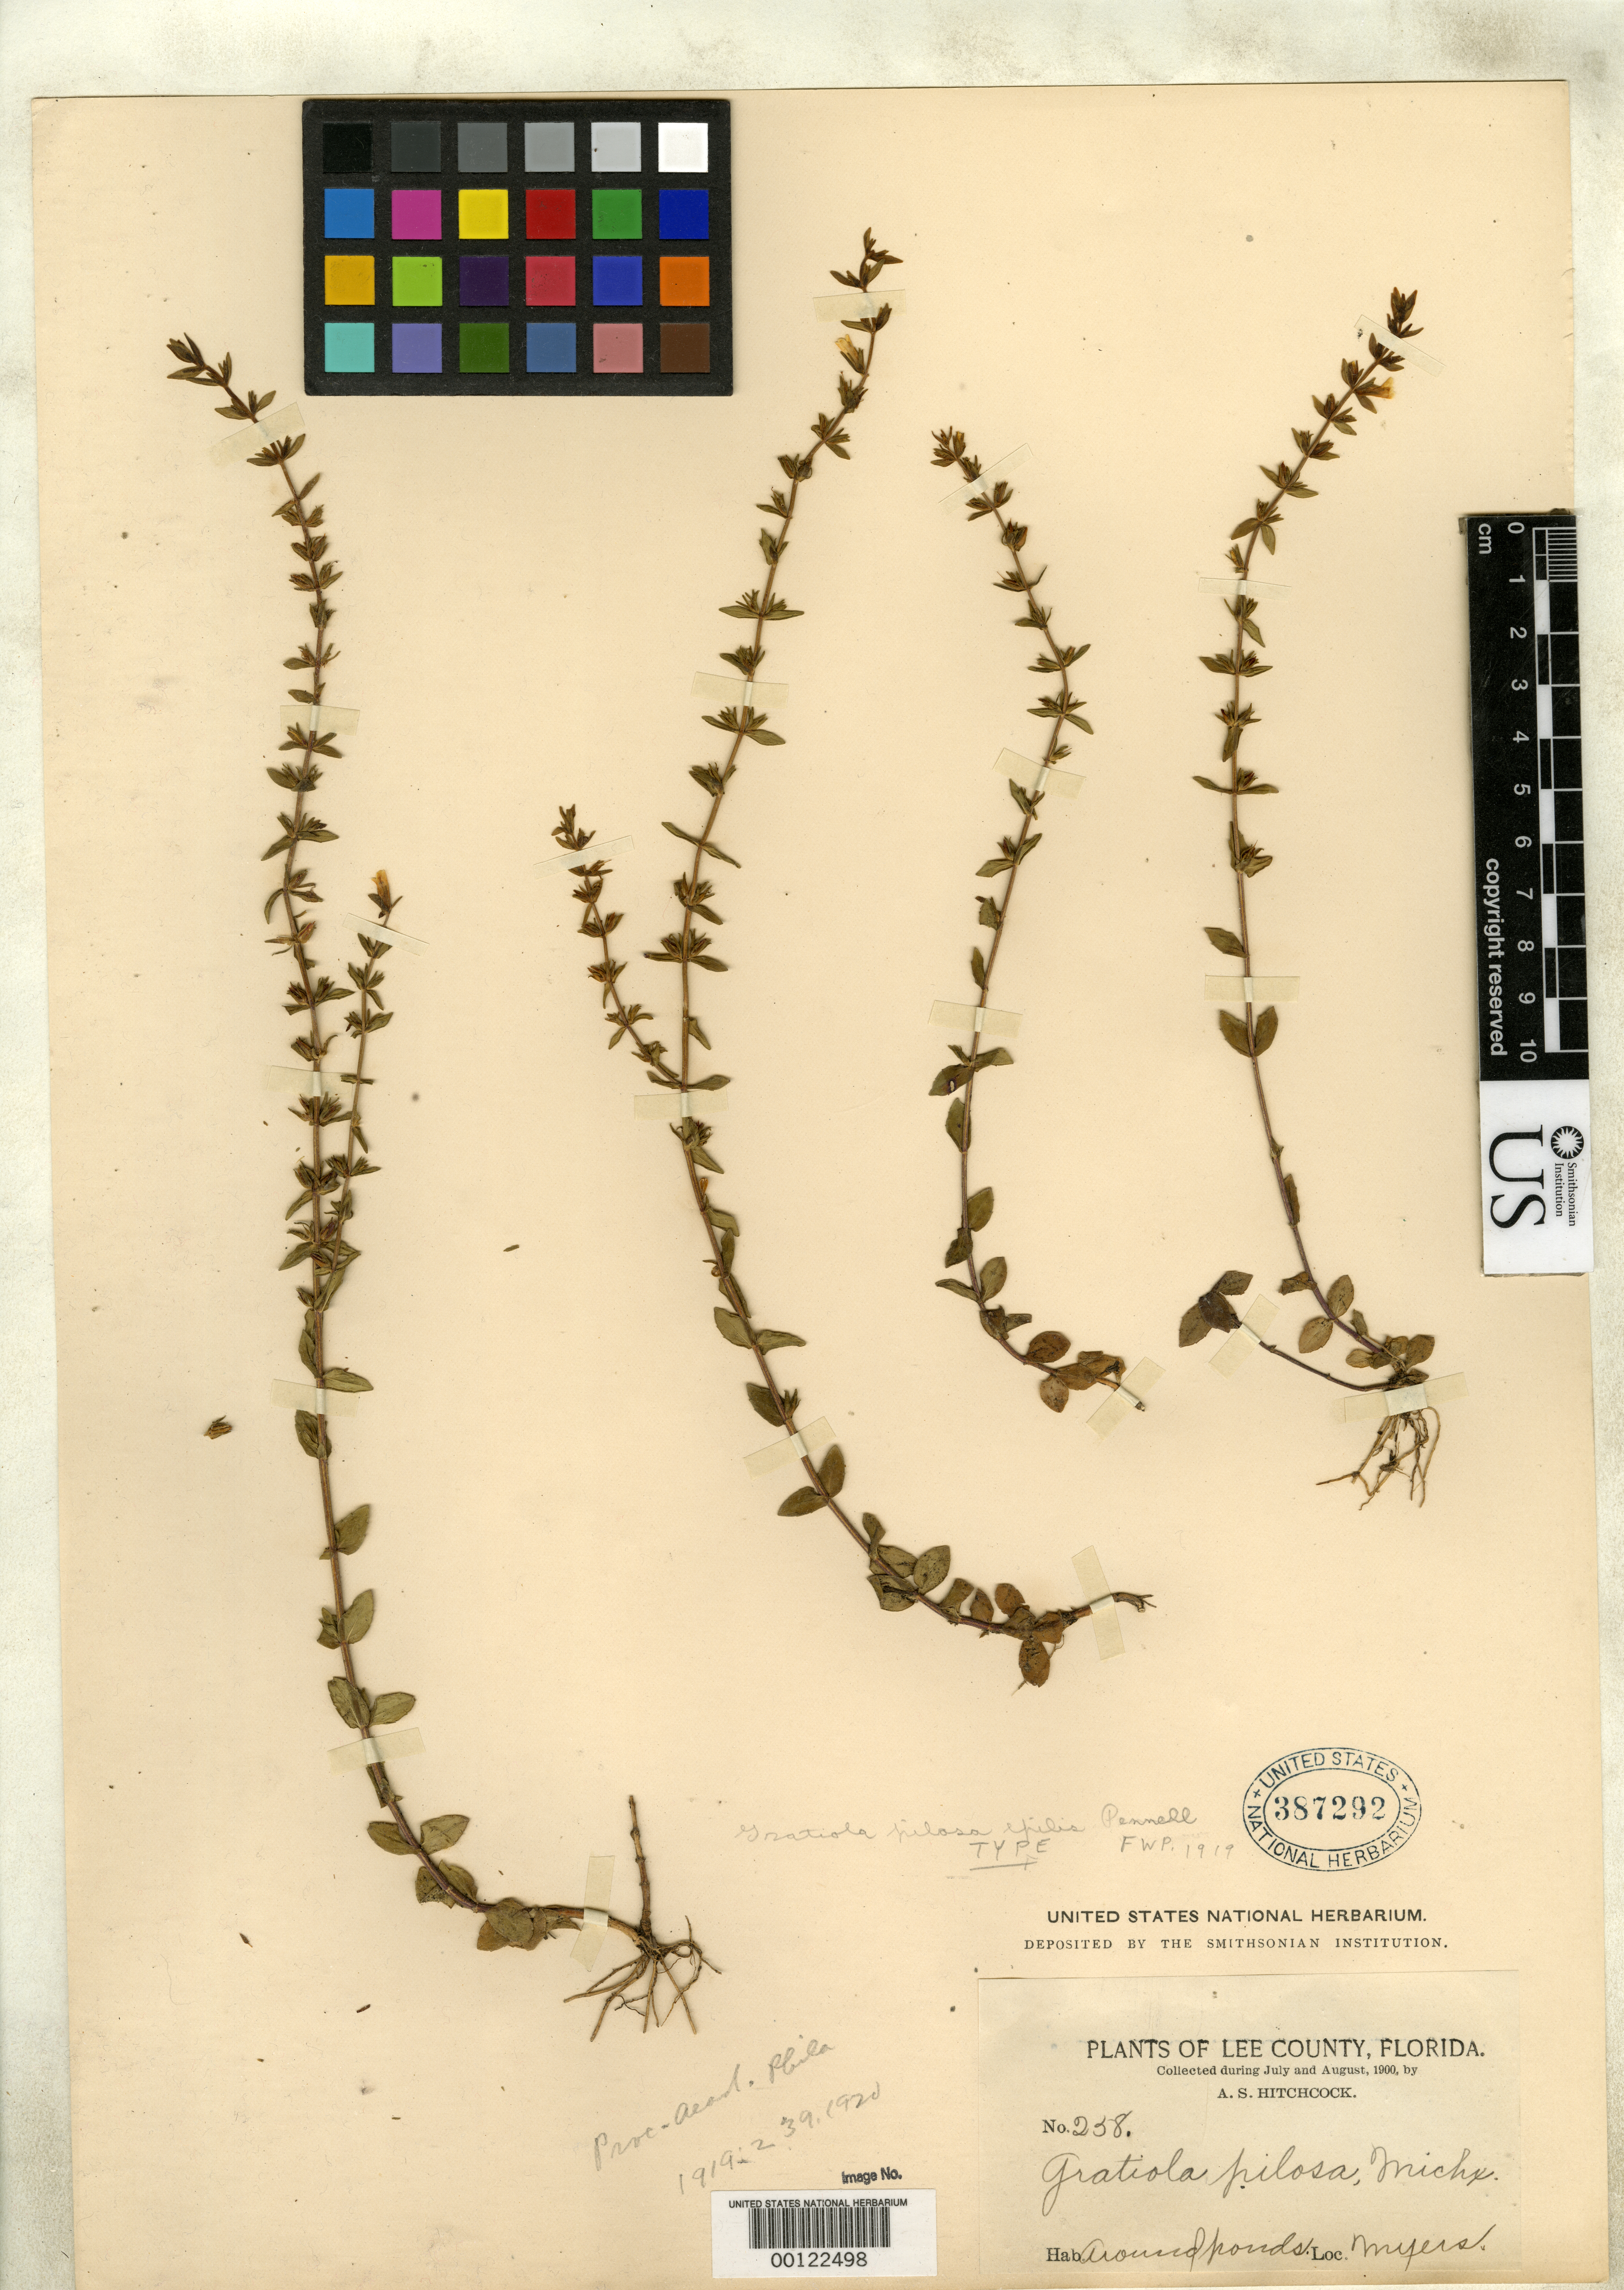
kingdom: Plantae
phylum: Tracheophyta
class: Magnoliopsida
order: Lamiales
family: Plantaginaceae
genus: Gratiola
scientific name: Gratiola pilosa var. epilis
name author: Pennell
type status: Holotype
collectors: A. S. Hitchcock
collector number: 258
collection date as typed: Jul 1900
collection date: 1900-07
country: United States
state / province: Florida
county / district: Lee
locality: Myers.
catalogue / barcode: US 387292